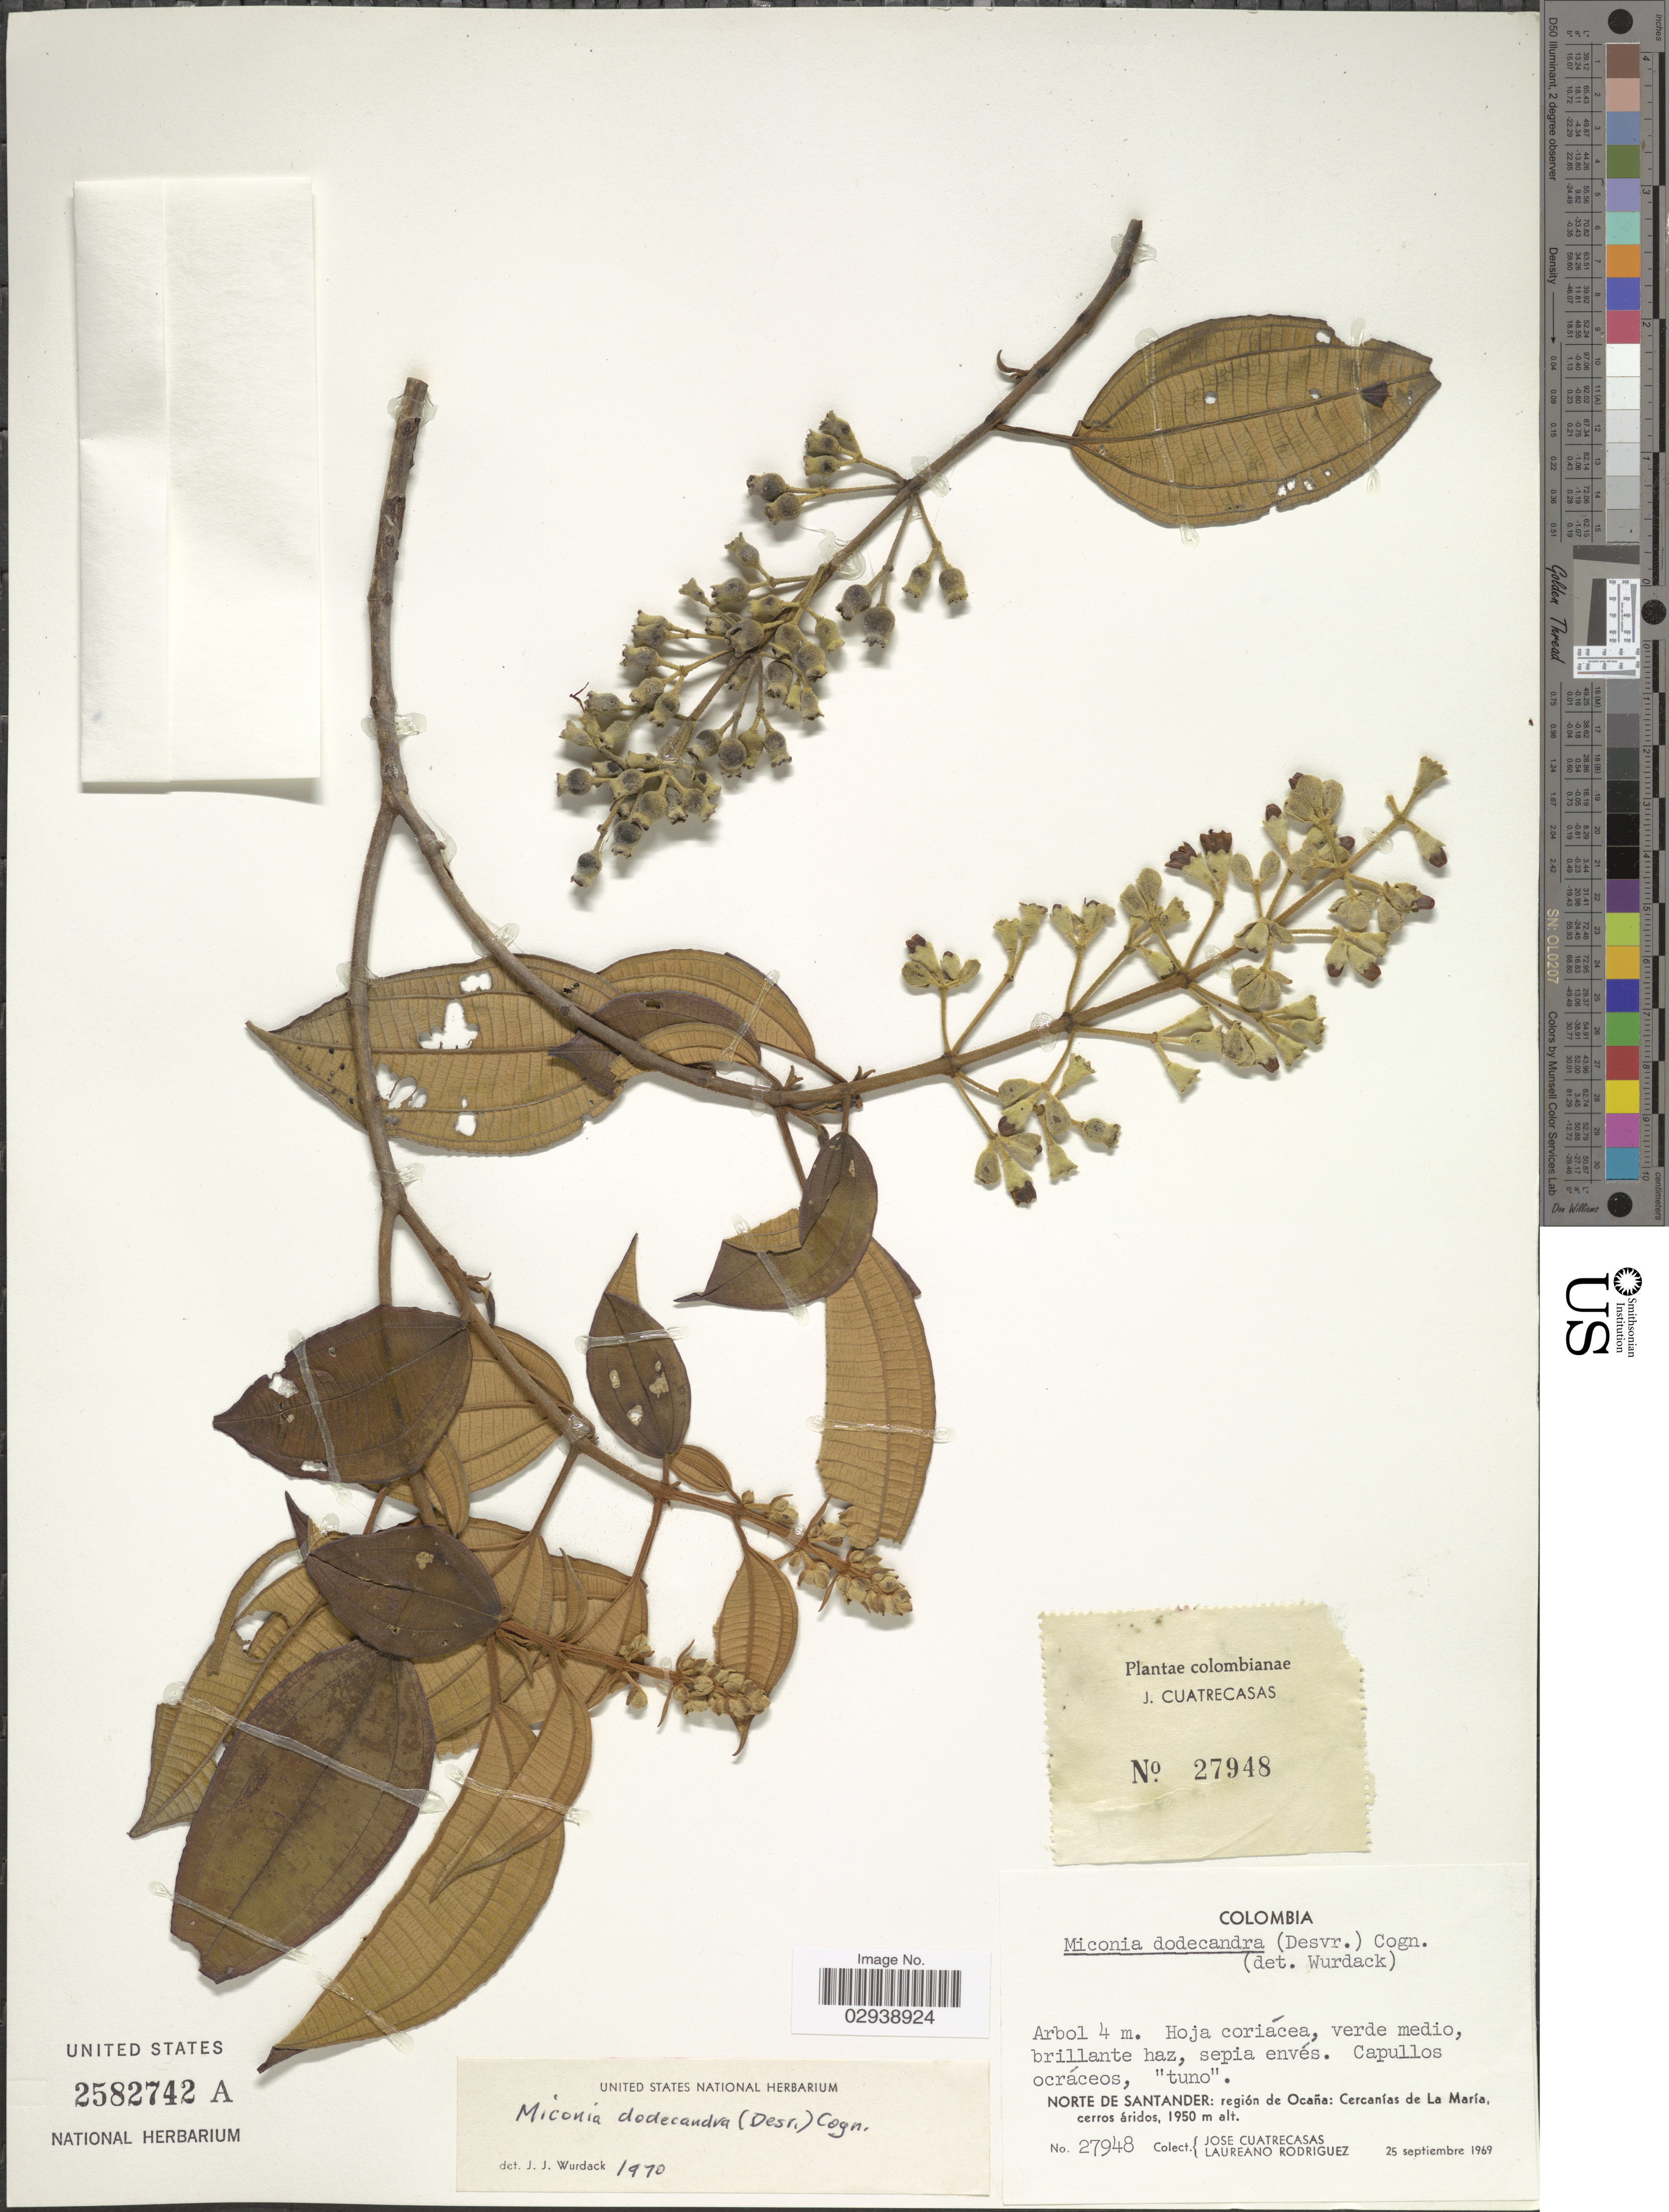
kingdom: Plantae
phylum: Tracheophyta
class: Magnoliopsida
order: Myrtales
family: Melastomataceae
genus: Miconia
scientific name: Miconia dodecandra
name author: Cogn.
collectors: J. Cuatrecasas & L. Rodriguez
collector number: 27948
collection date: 1969-09-25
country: Colombia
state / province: Norte de Santander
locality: Región de Ocaña: Cercanías de La María, cerros áridos.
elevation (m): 1950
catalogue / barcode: US 2582742A